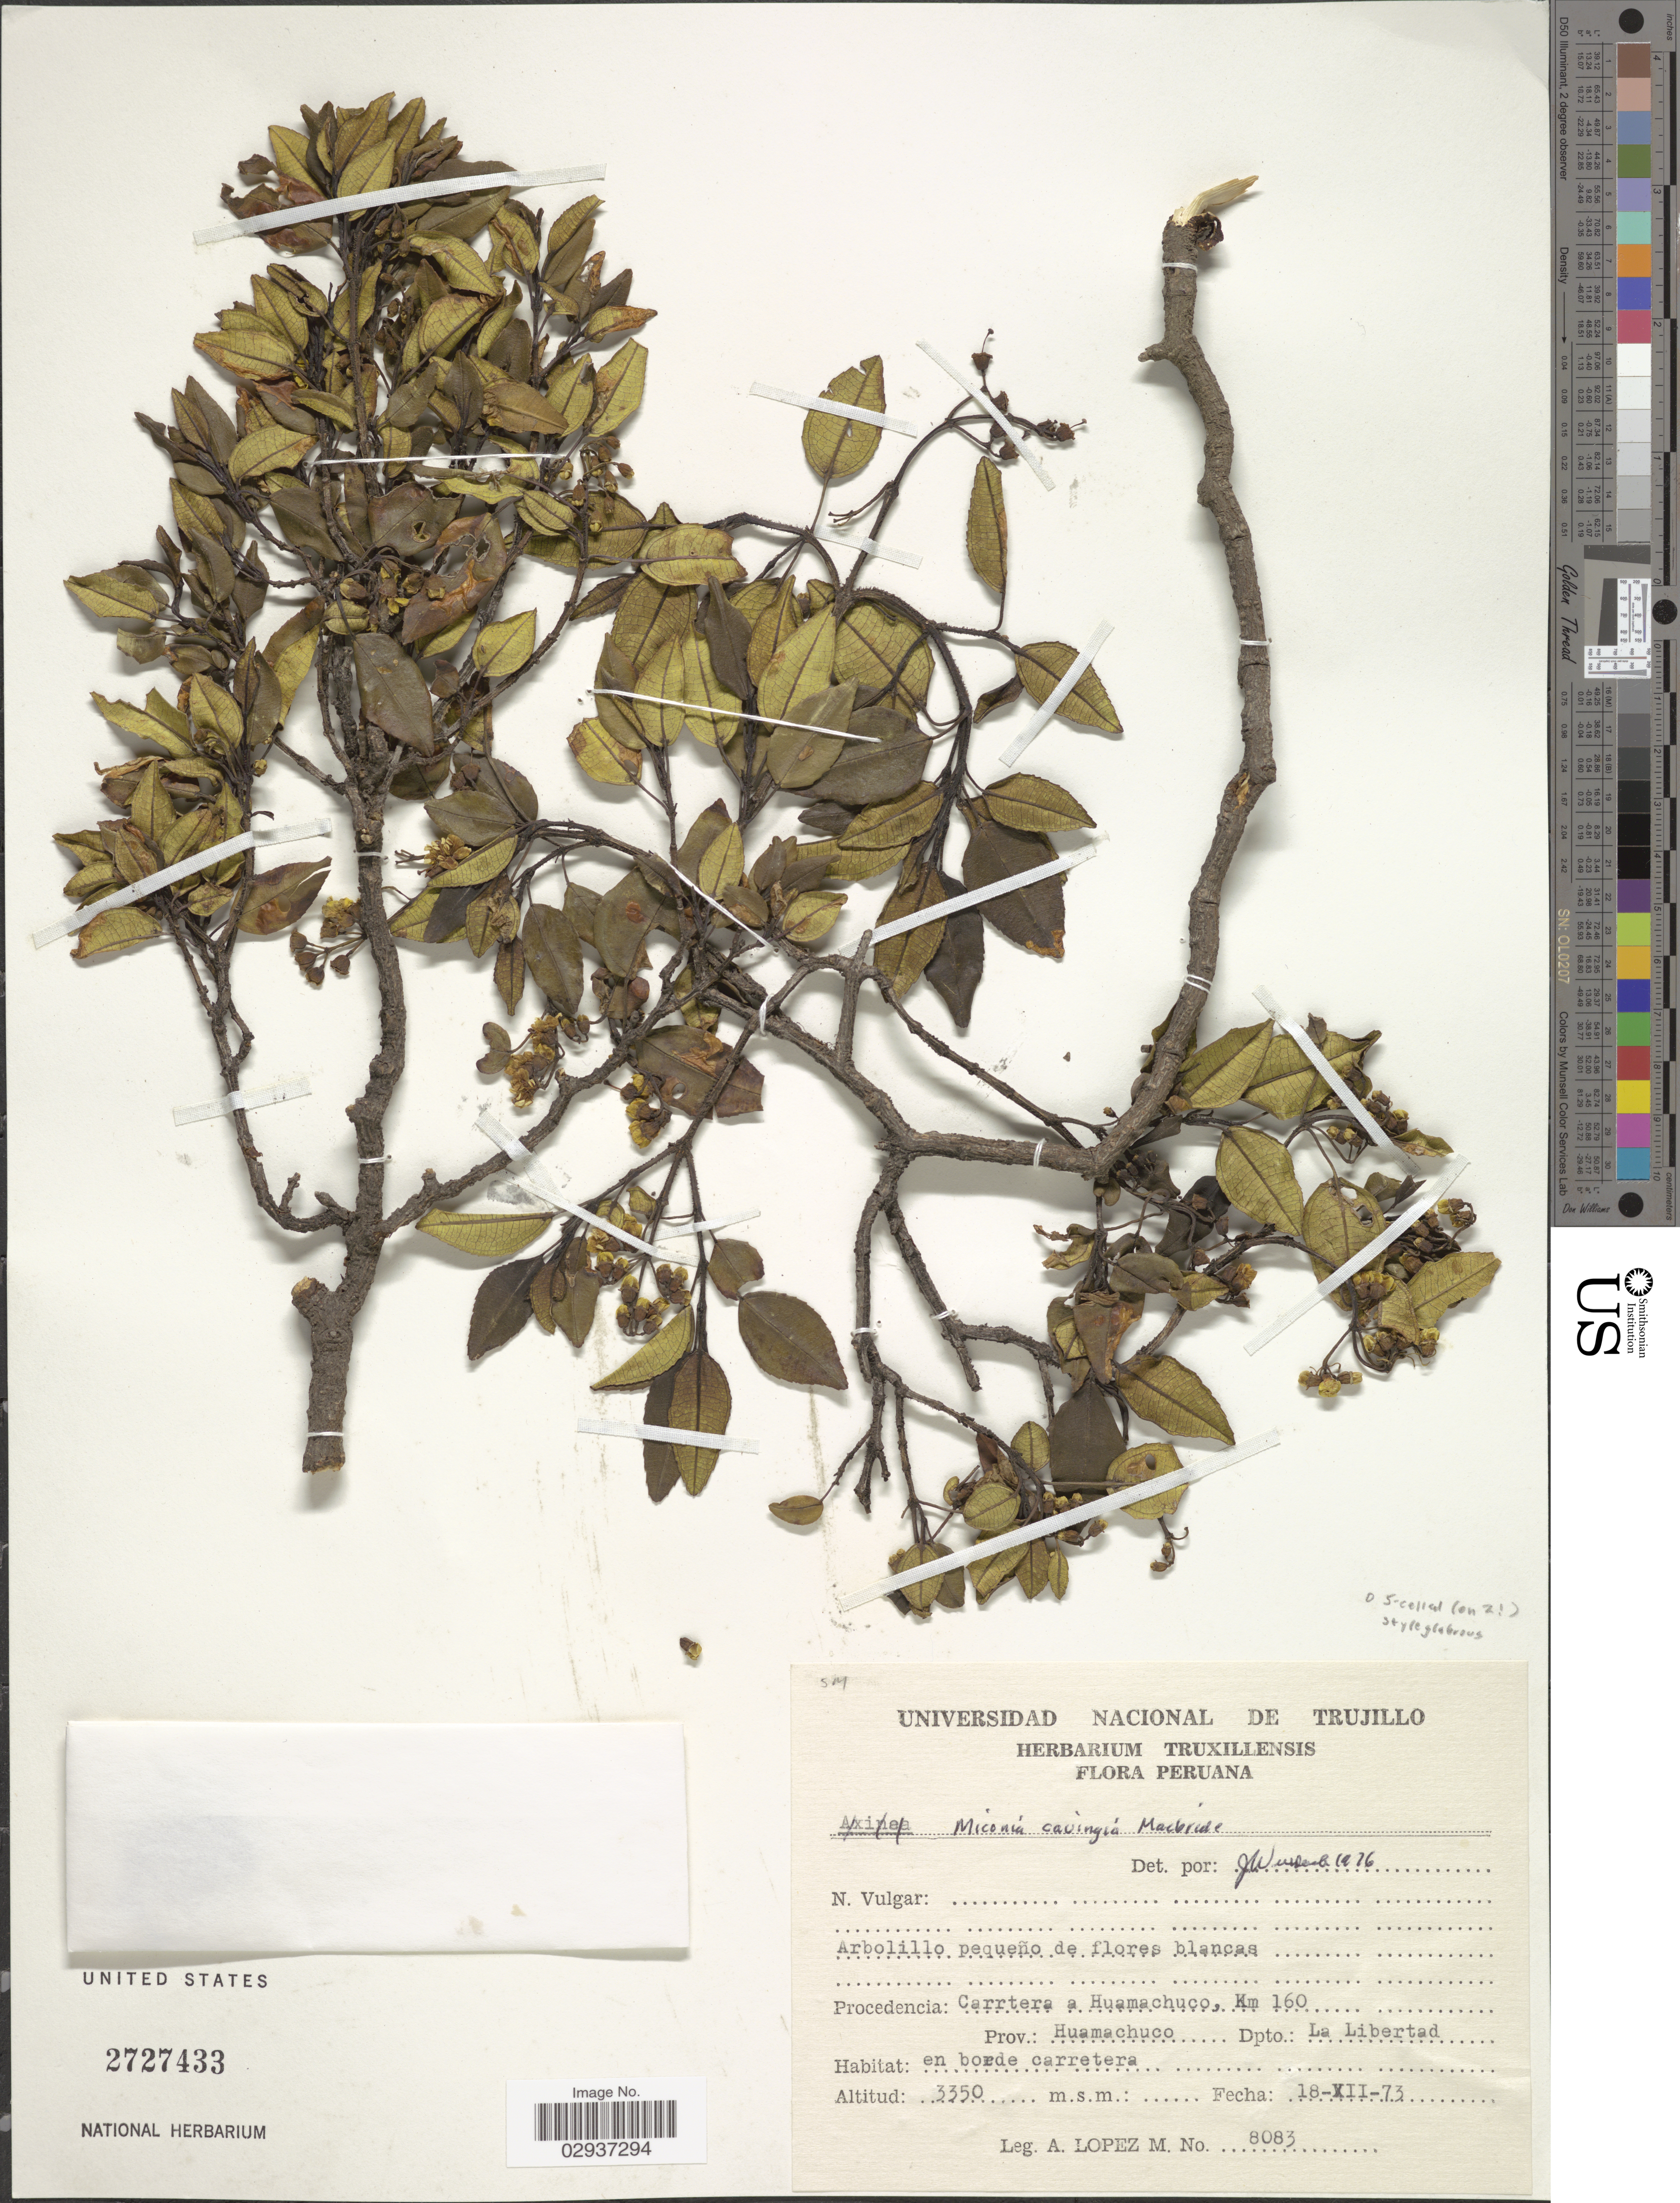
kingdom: Plantae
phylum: Tracheophyta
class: Magnoliopsida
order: Myrtales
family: Melastomataceae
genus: Miconia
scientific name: Miconia cauingia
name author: J.F. Macbr.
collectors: A. López M.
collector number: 8083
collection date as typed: Transcribed d/m/y: 18/12/73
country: Peru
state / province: La Libertad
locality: Carrtera a Huamachuco, Km 160. Prov.: Huamachuco. Dpto.: La Libertad.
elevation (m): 3350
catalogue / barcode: US 2727433